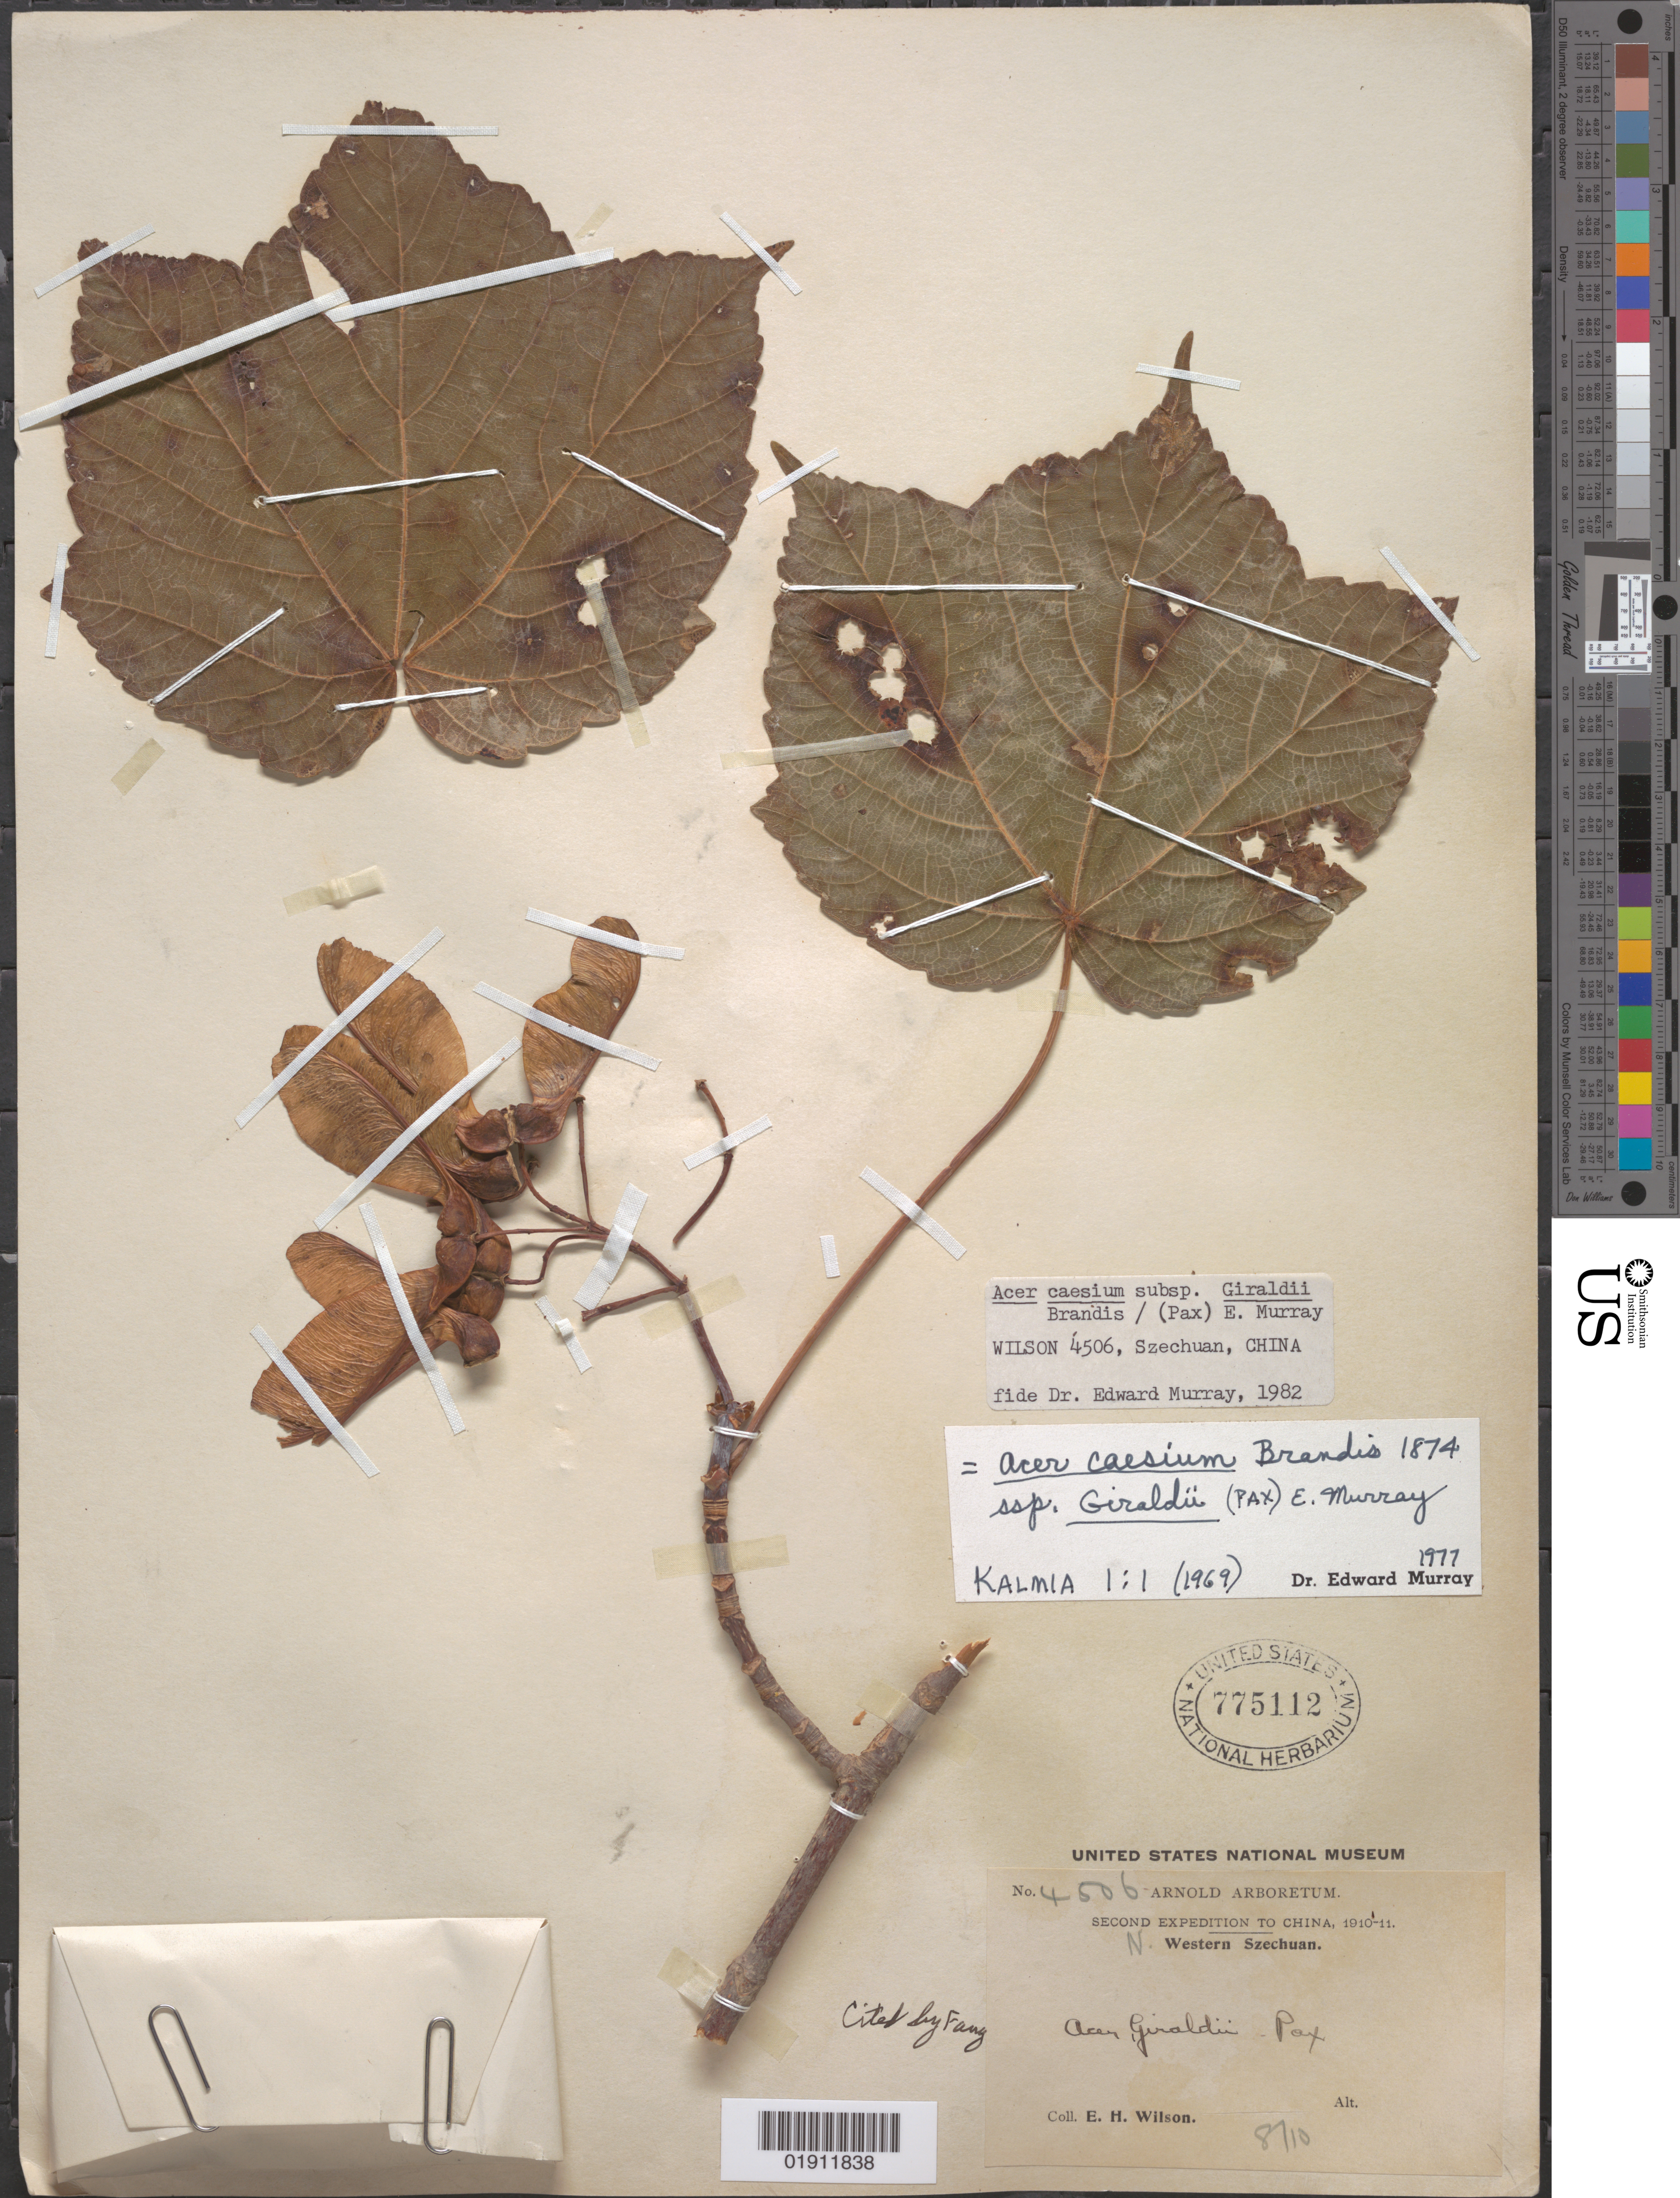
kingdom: Plantae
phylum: Tracheophyta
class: Magnoliopsida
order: Sapindales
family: Sapindaceae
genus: Acer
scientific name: Acer caesium subsp. giraldii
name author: (Pax) A.E. Murray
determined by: Murray, Edward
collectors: E. H. Wilson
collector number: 4506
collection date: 1910/1911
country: China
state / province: Sichuan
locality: NW Szechuan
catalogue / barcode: US 775112